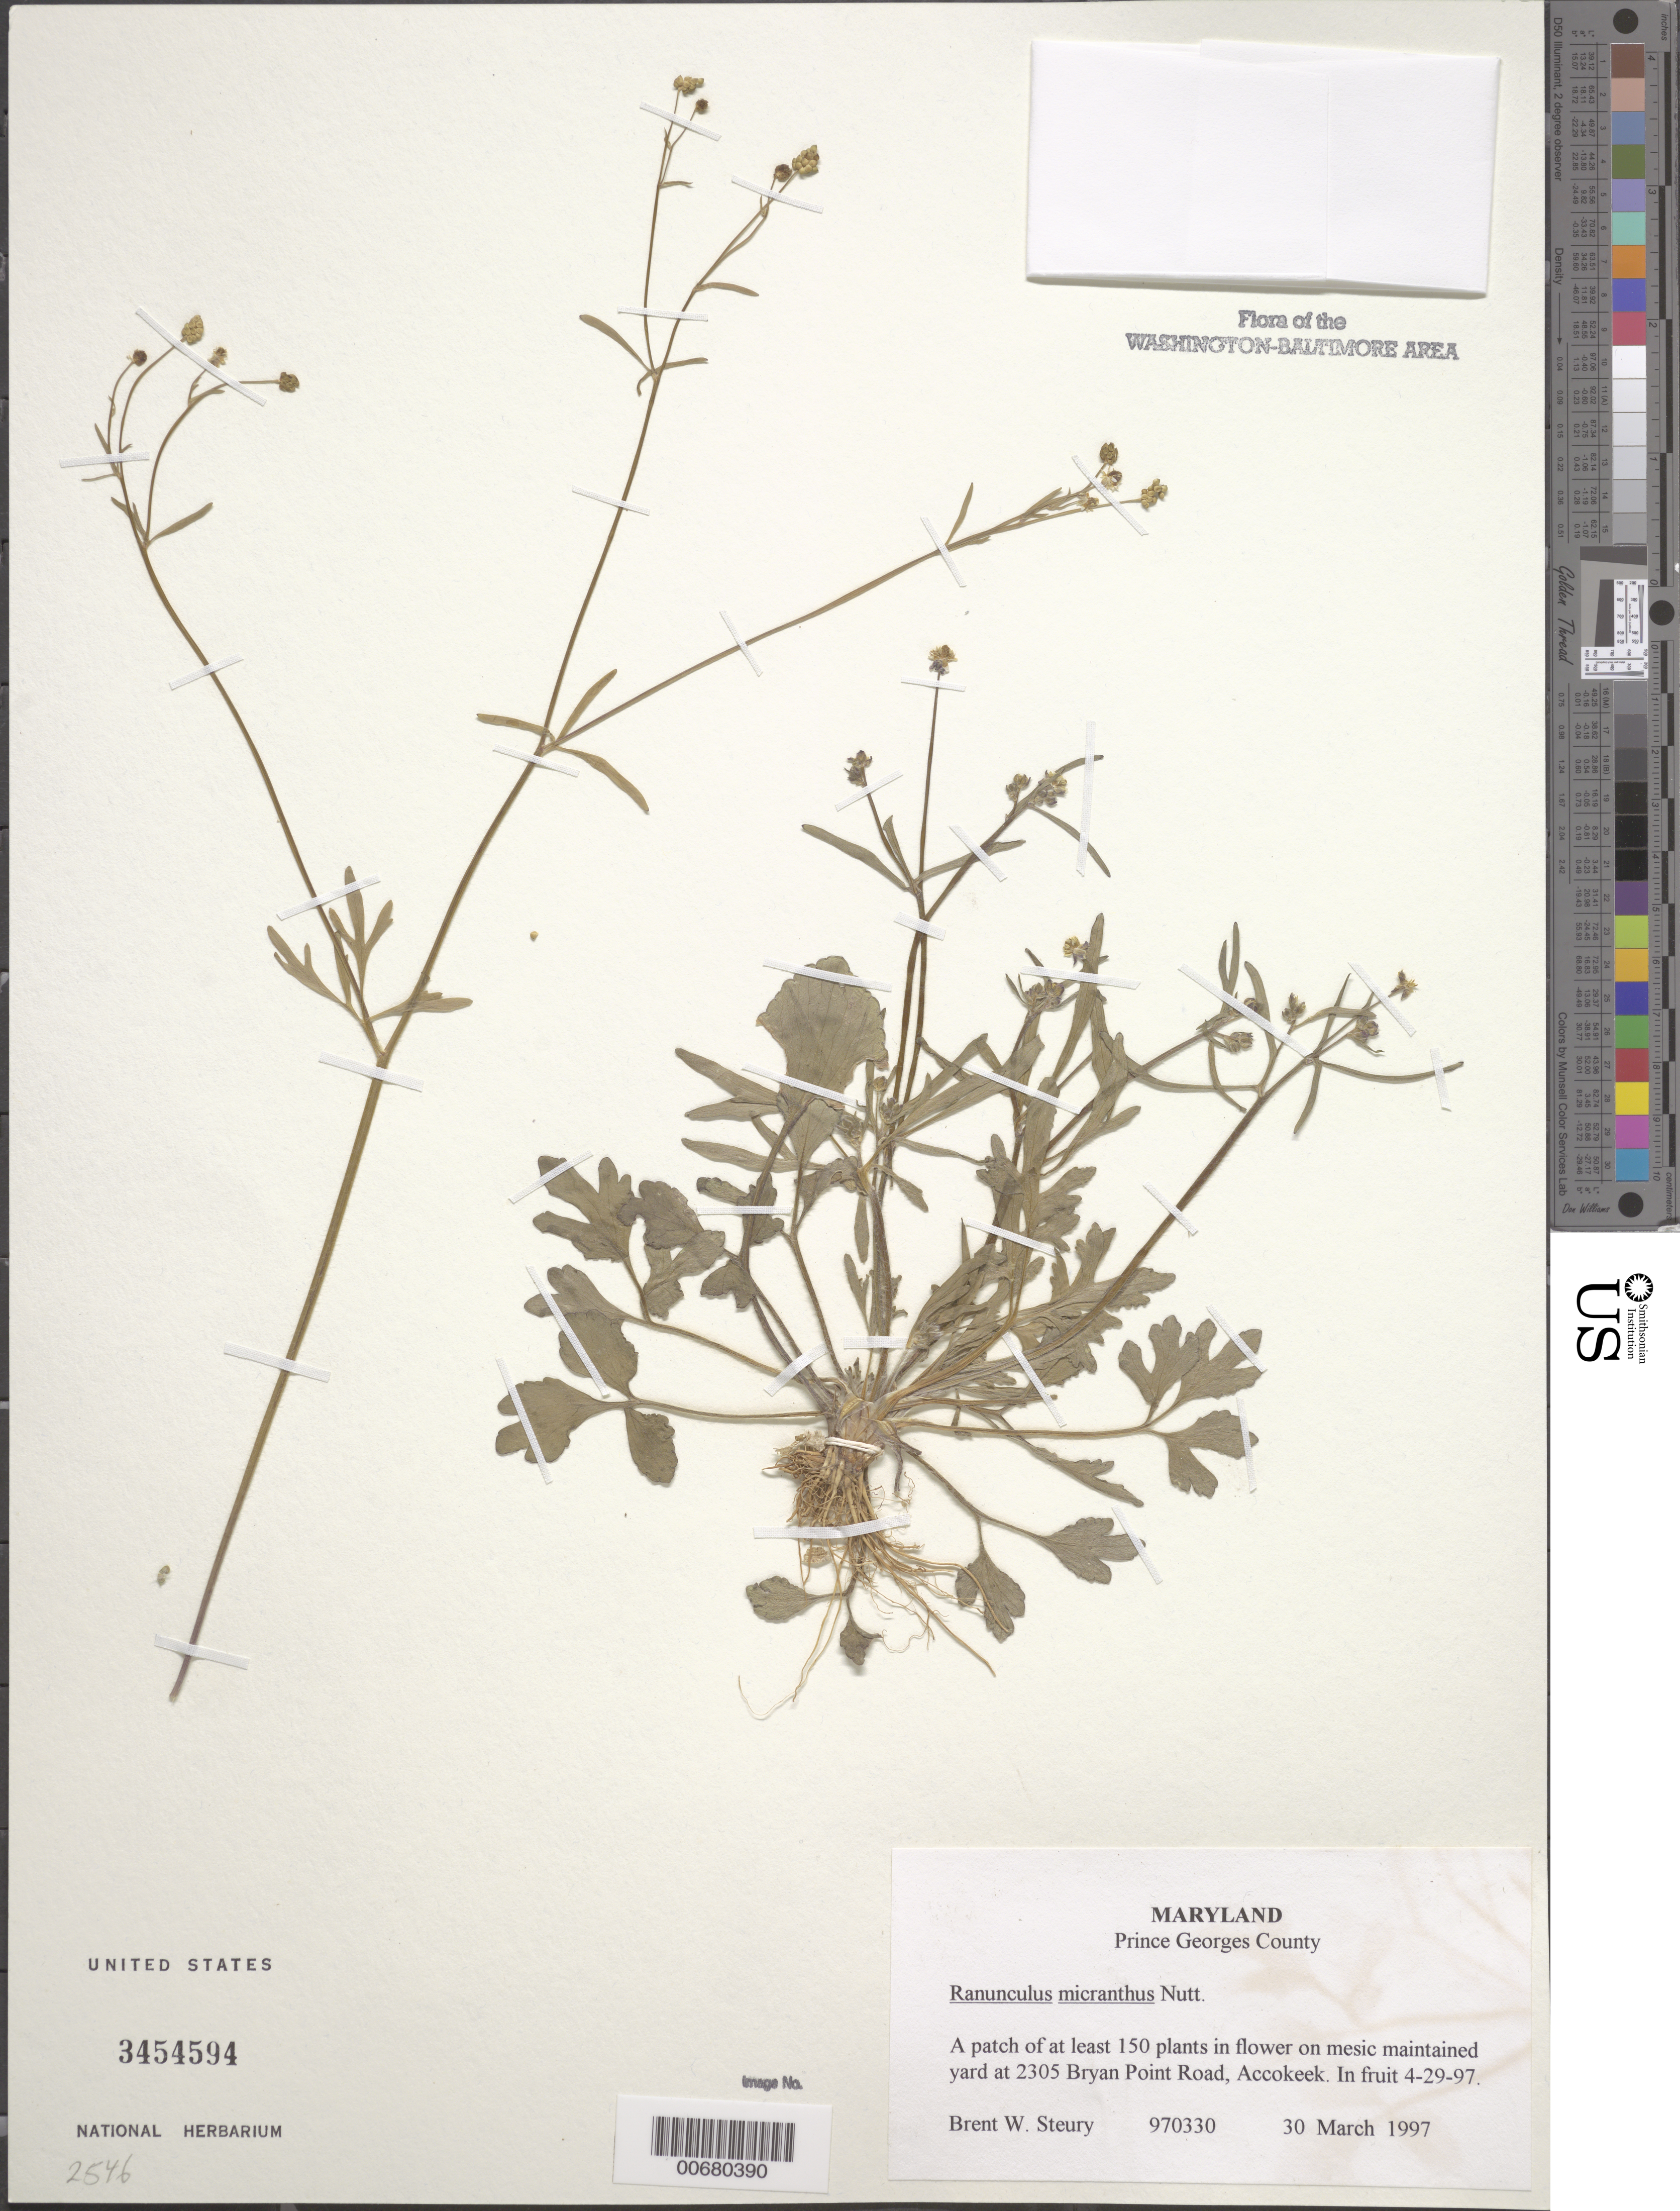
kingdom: Plantae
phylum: Tracheophyta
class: Magnoliopsida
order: Ranunculales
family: Ranunculaceae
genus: Ranunculus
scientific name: Ranunculus micranthus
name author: Nutt.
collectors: B. Steury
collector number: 970330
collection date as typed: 30 Mar 1997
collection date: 1997-03-30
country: United States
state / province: Maryland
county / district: Prince George's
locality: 2305 Bryan Point Road, Accokeek.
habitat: Mesic maintained yard.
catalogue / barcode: US 3454594